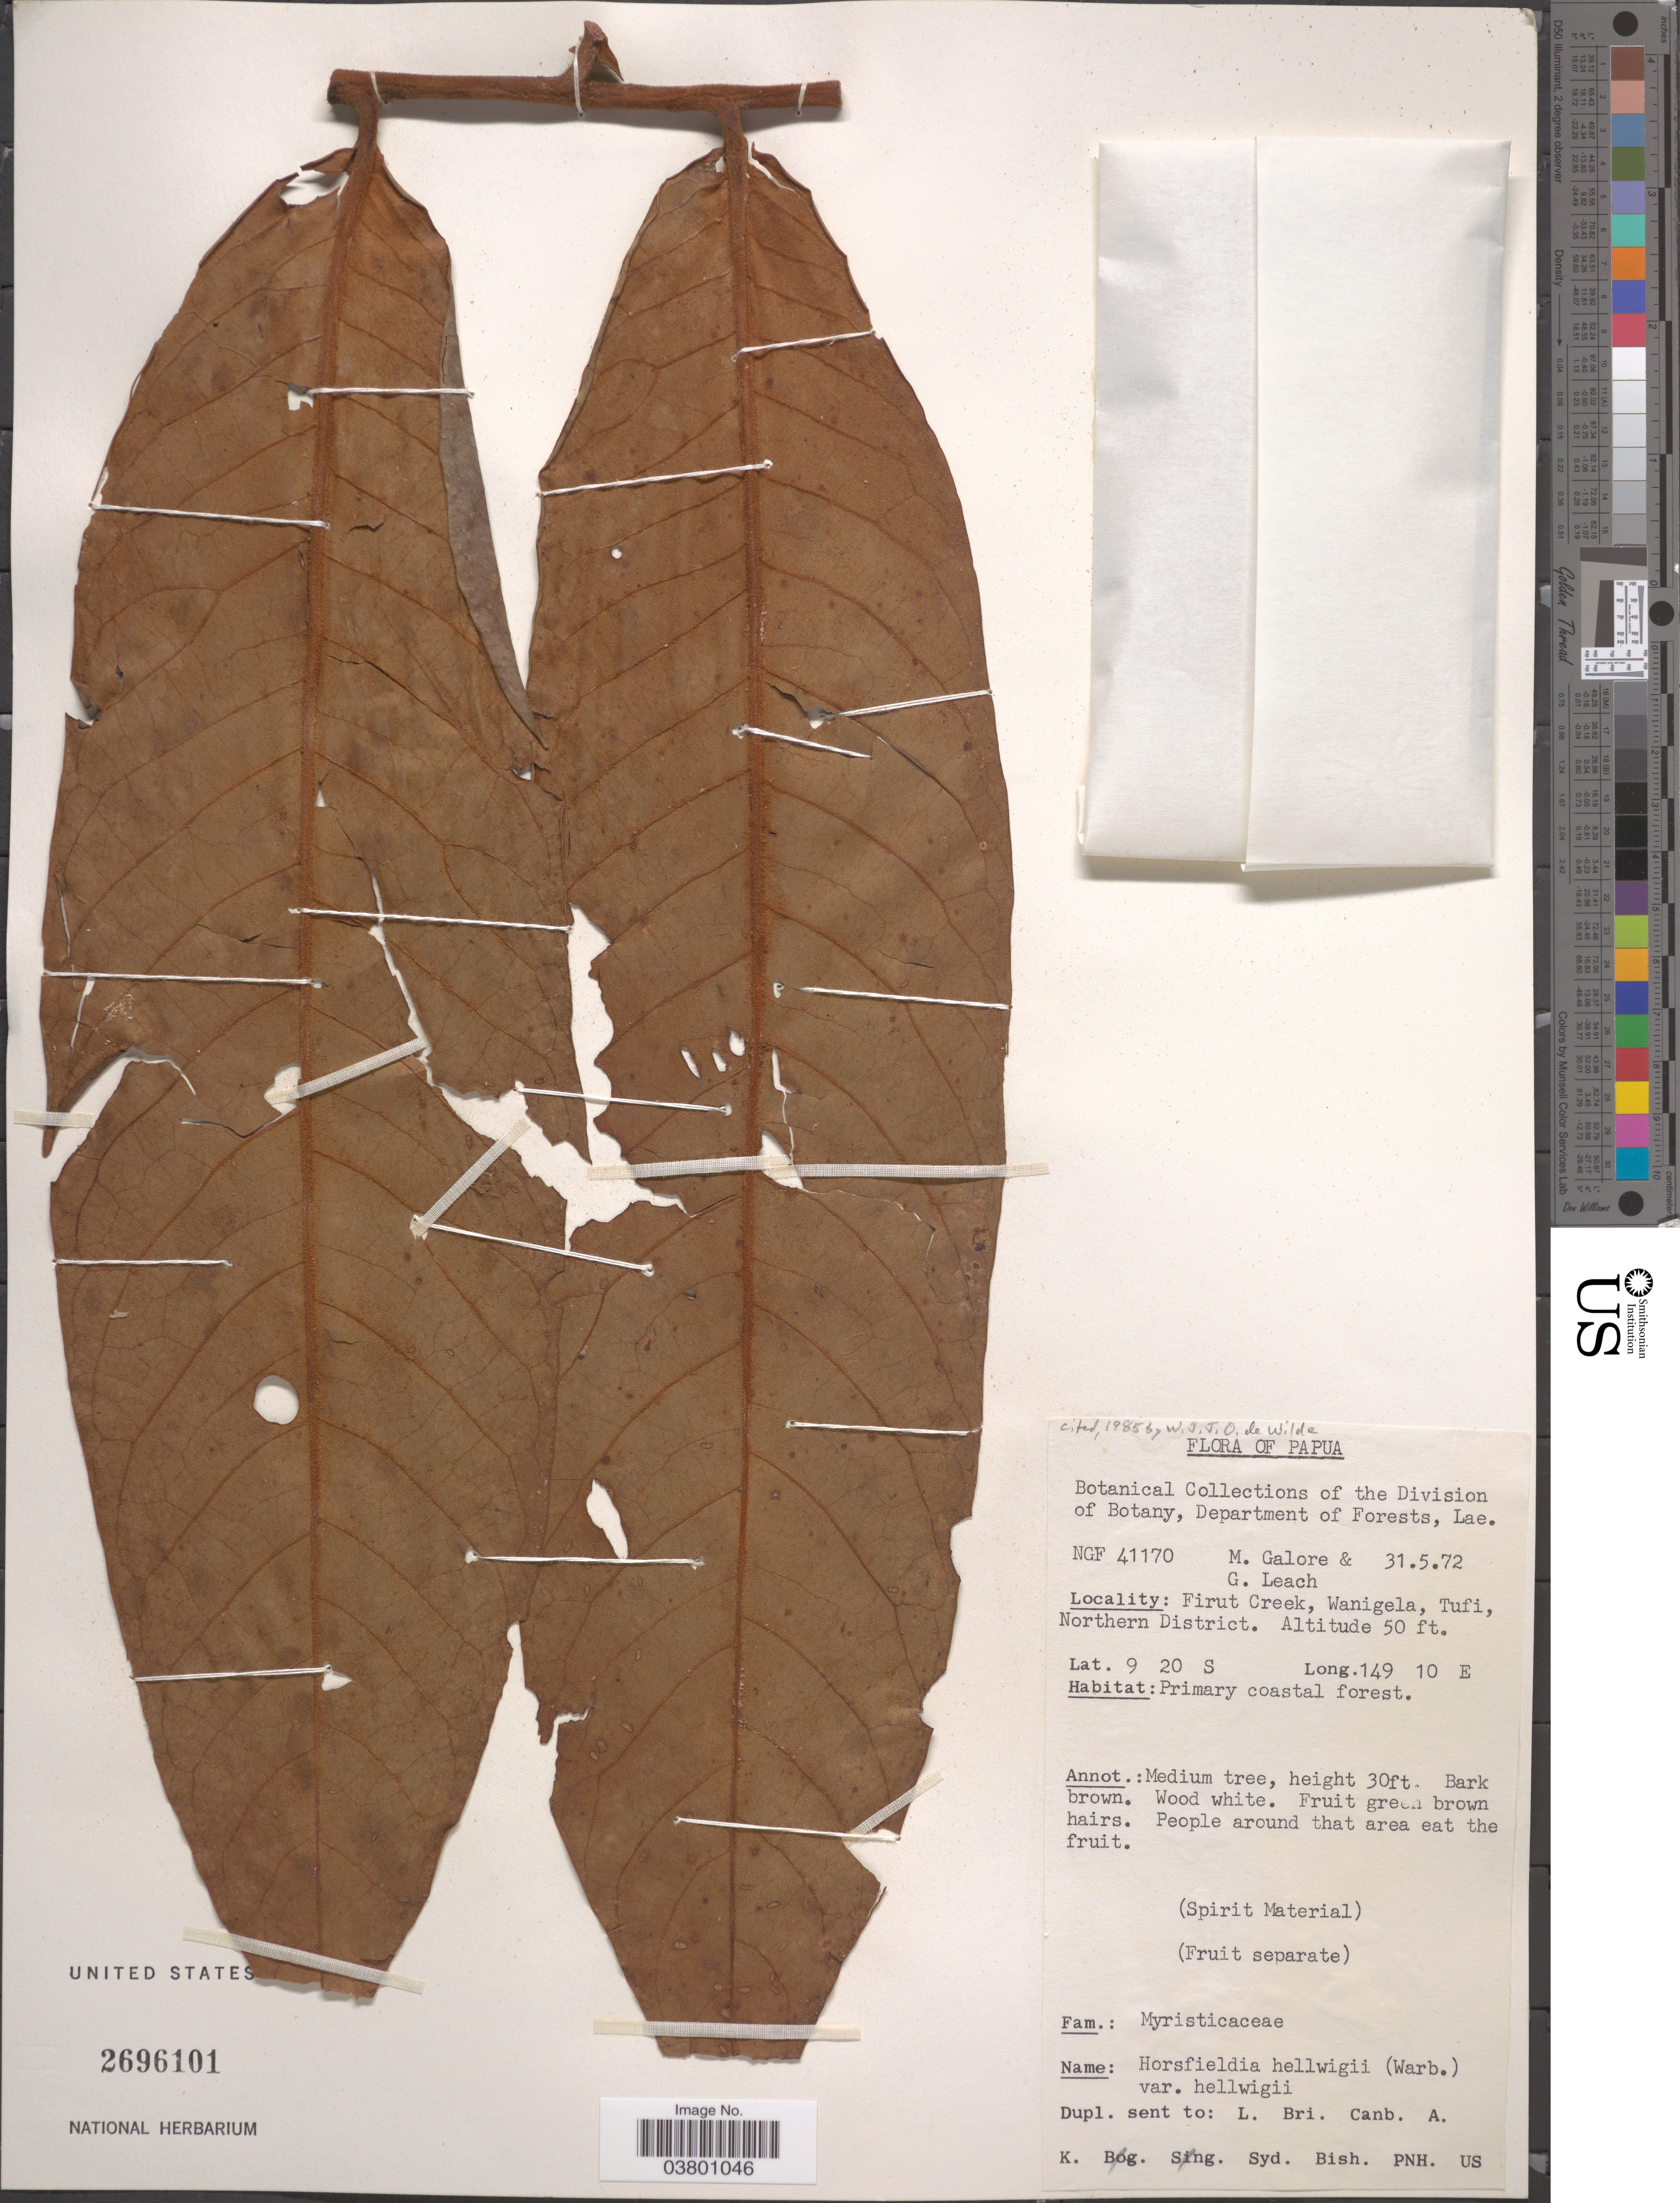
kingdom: Plantae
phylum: Tracheophyta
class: Magnoliopsida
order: Magnoliales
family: Myristicaceae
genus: Horsfieldia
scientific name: Horsfieldia hellwigii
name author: Warb.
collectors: M. Galore & G. Leach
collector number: NGF 41170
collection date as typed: Transcribed d/m/y: 31/5/72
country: Papua New Guinea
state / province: Northern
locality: Papua. Firut Creek, Wanigela, Tufi, Northern District.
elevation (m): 15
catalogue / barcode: US 2696101